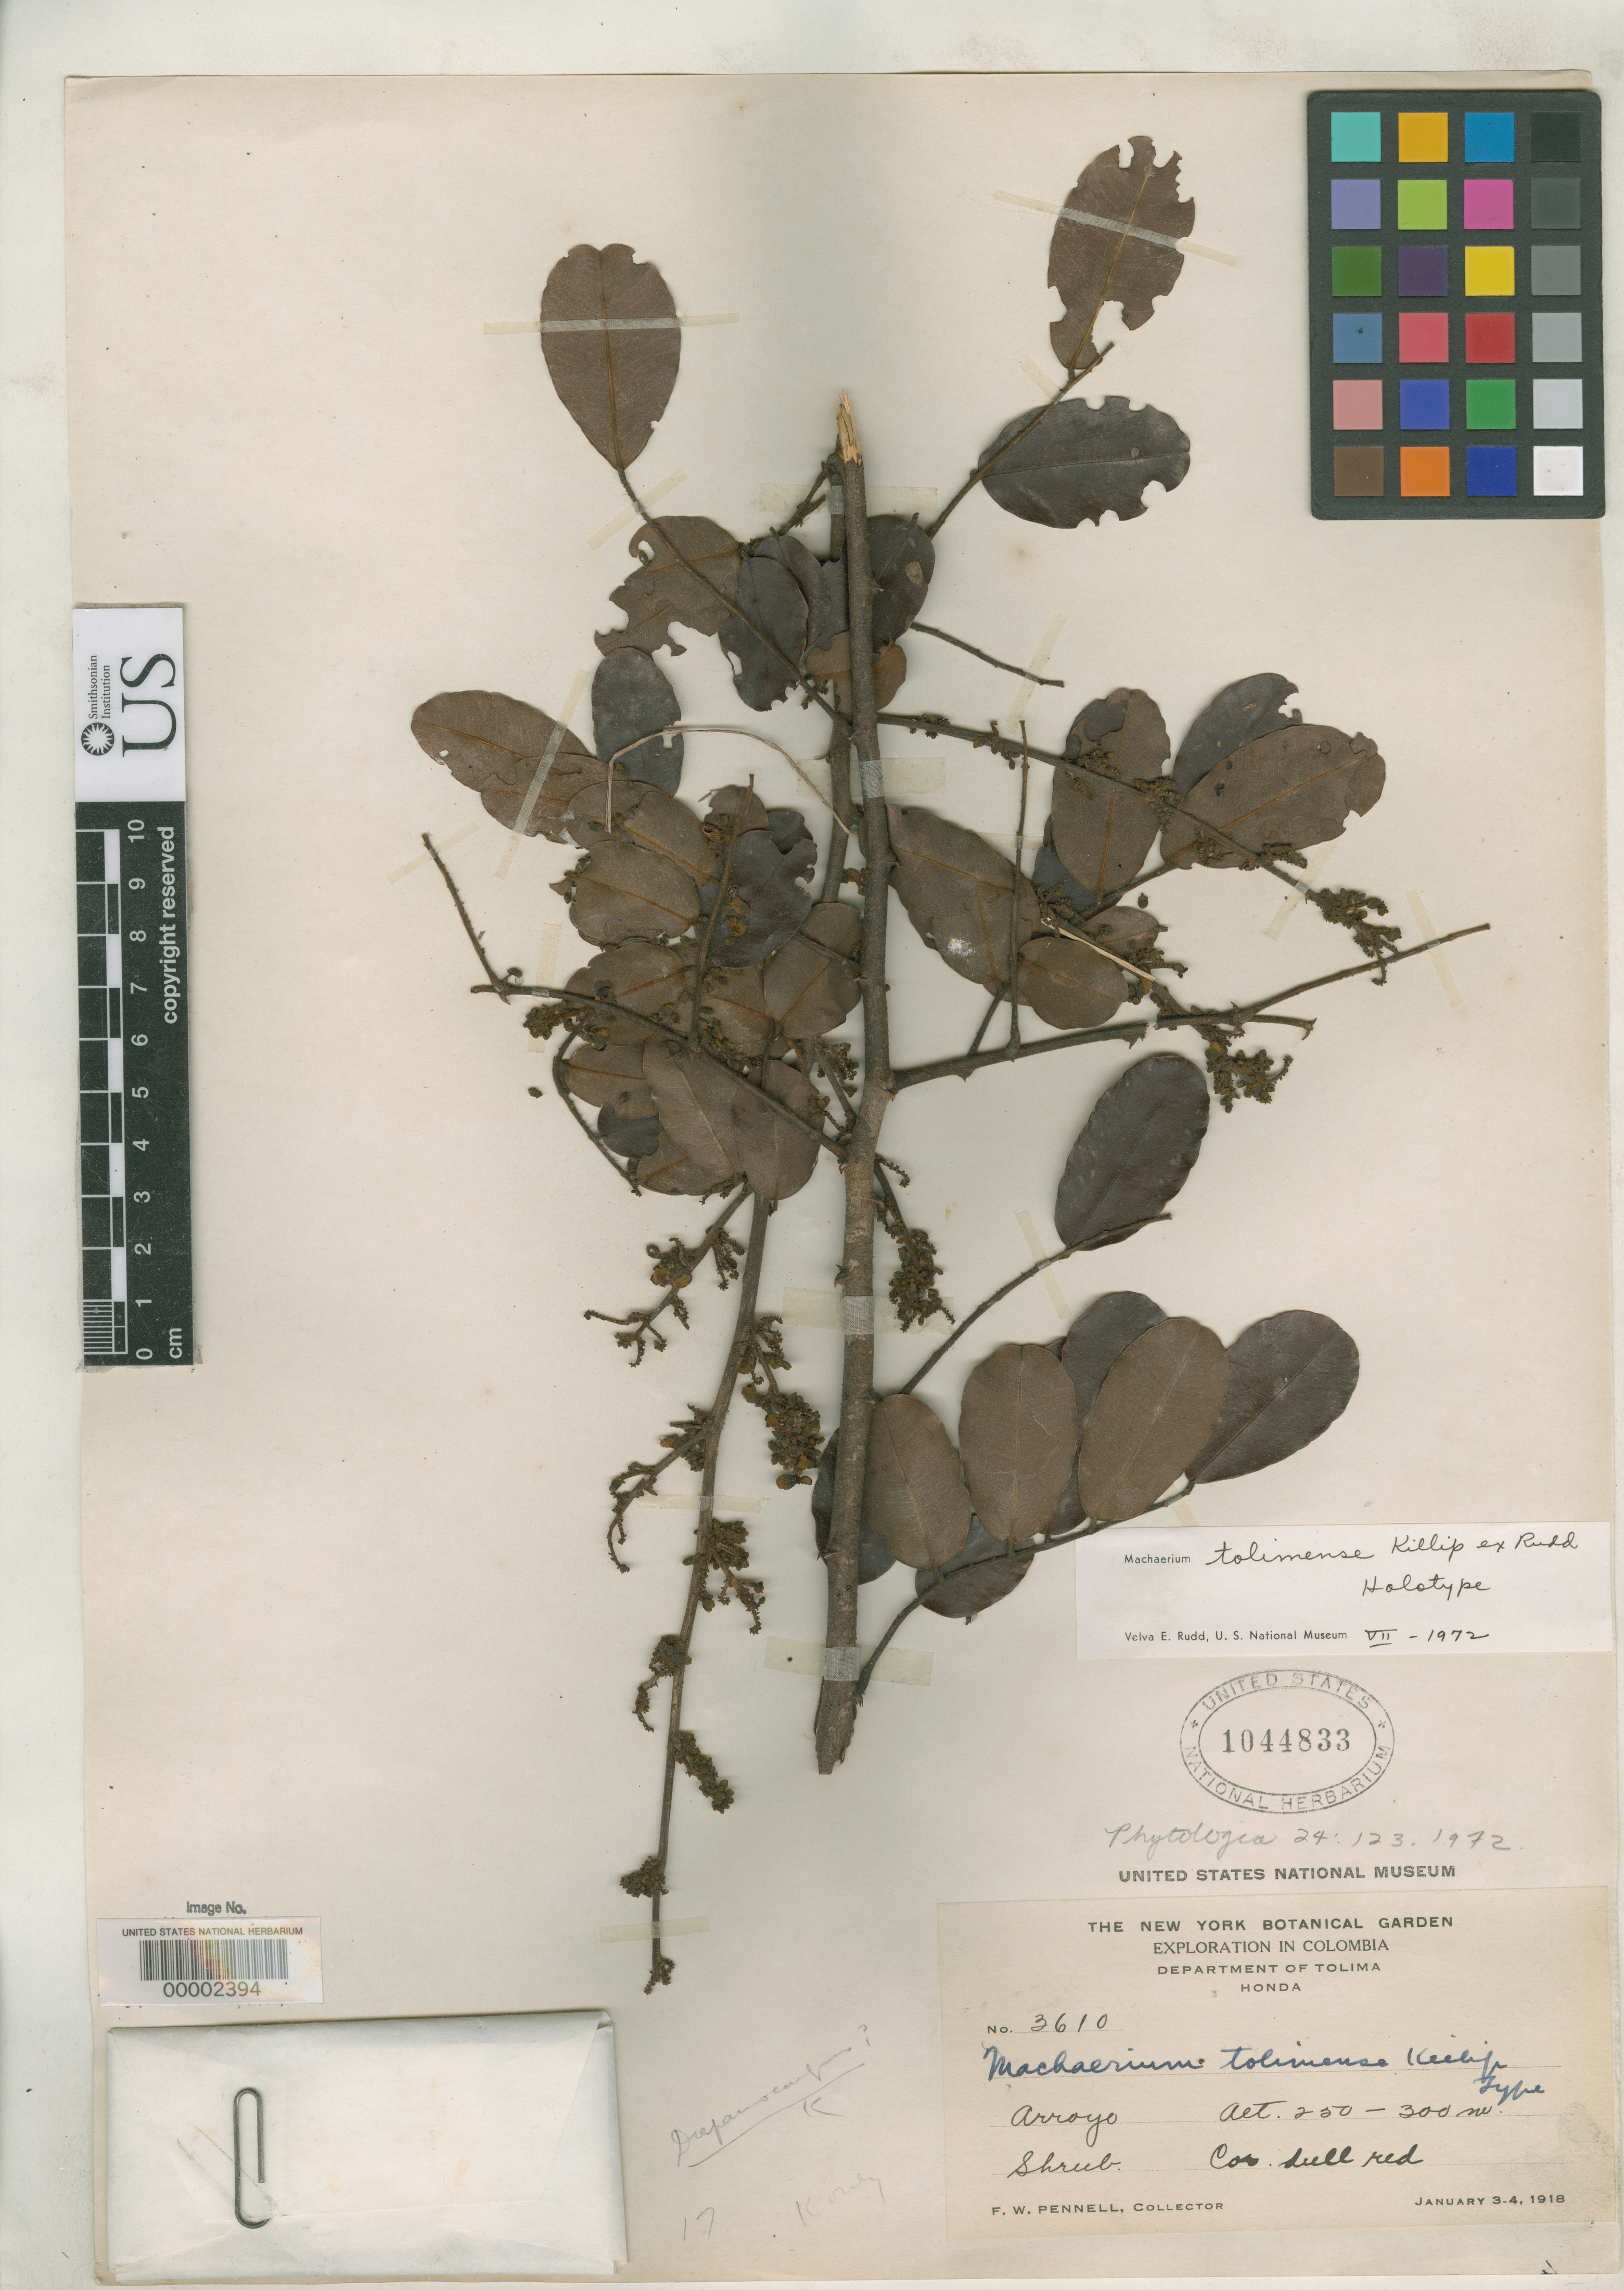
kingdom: Plantae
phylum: Tracheophyta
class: Magnoliopsida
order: Fabales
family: Fabaceae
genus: Machaerium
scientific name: Machaerium tolimense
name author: Killip ex Rudd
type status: Holotype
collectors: F. W. Pennell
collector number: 3610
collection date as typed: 03 Jan 1918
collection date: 1918-01-03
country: Colombia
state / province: Tolima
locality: Honda.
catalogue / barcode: US 1044833